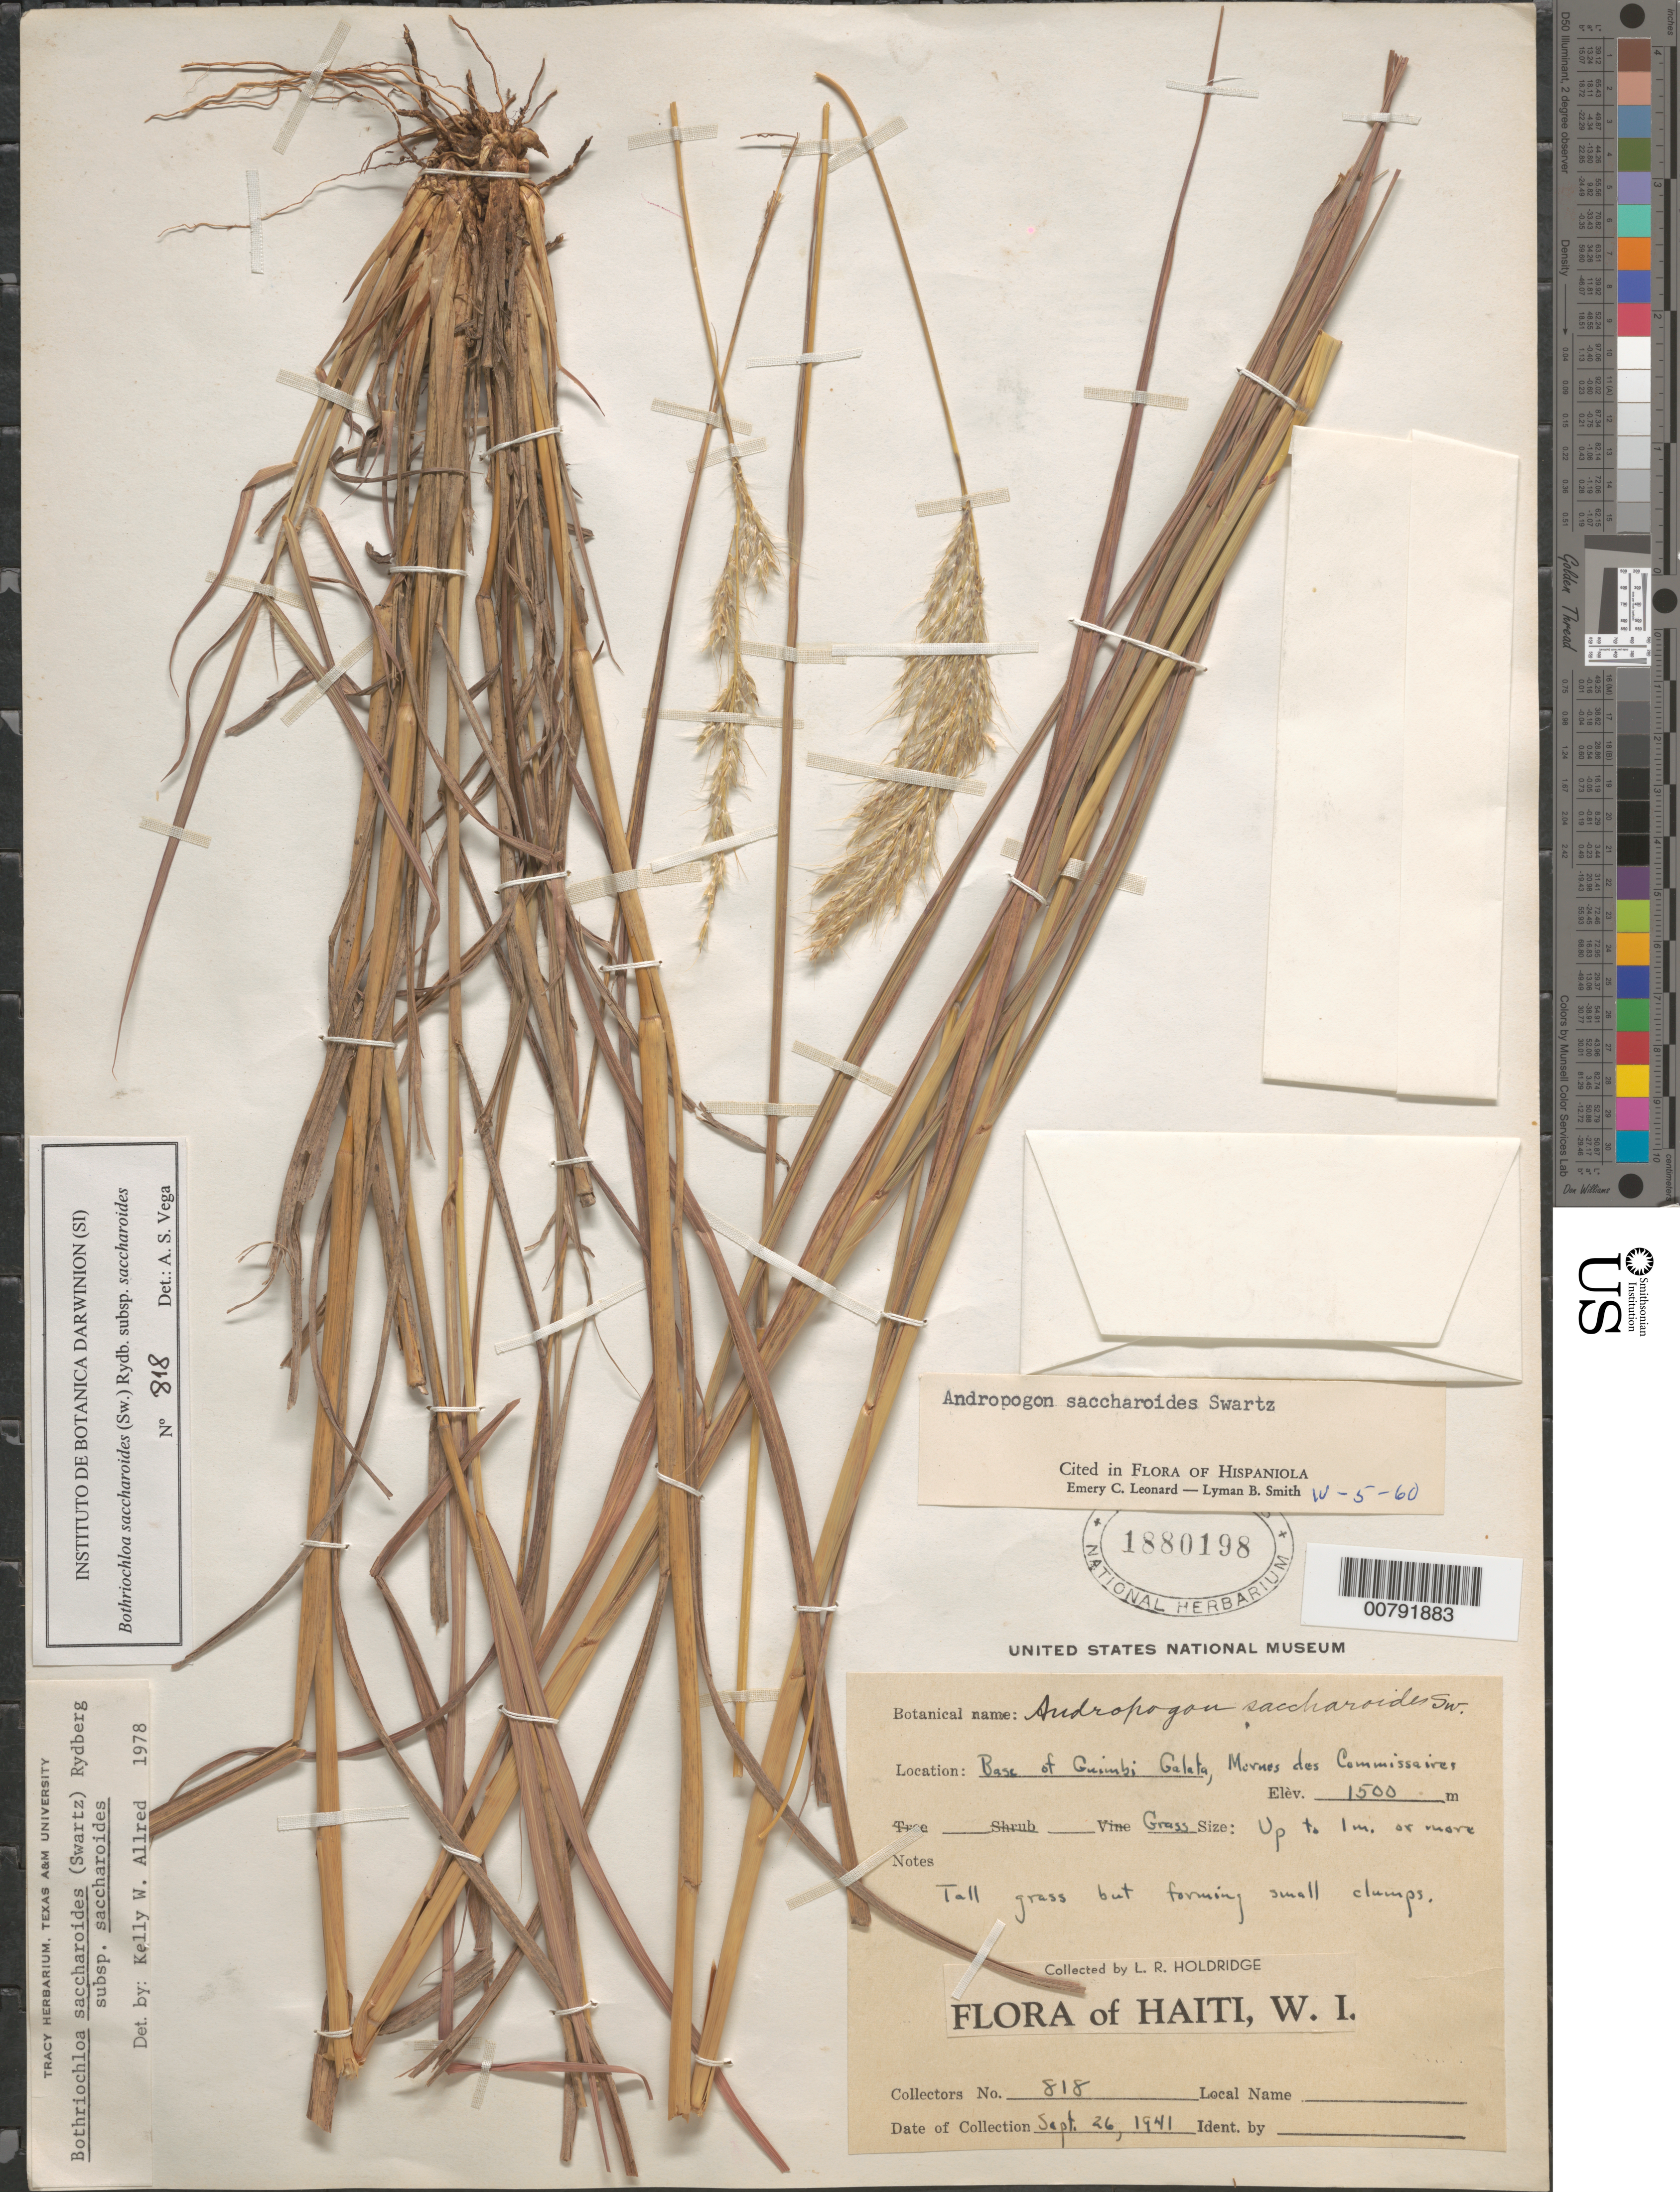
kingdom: Plantae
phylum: Tracheophyta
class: Liliopsida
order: Poales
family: Poaceae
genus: Bothriochloa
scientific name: Bothriochloa saccharoides subsp. saccharoides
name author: (Sw.) Rydb.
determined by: Vega, A. S.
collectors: L. Holdridge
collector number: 818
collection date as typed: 26 Sep 1941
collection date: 1941-09-26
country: Haiti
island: Hispaniola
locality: Guimbi Galata, Mornes des Commissaires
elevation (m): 1500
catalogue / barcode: US 1880198